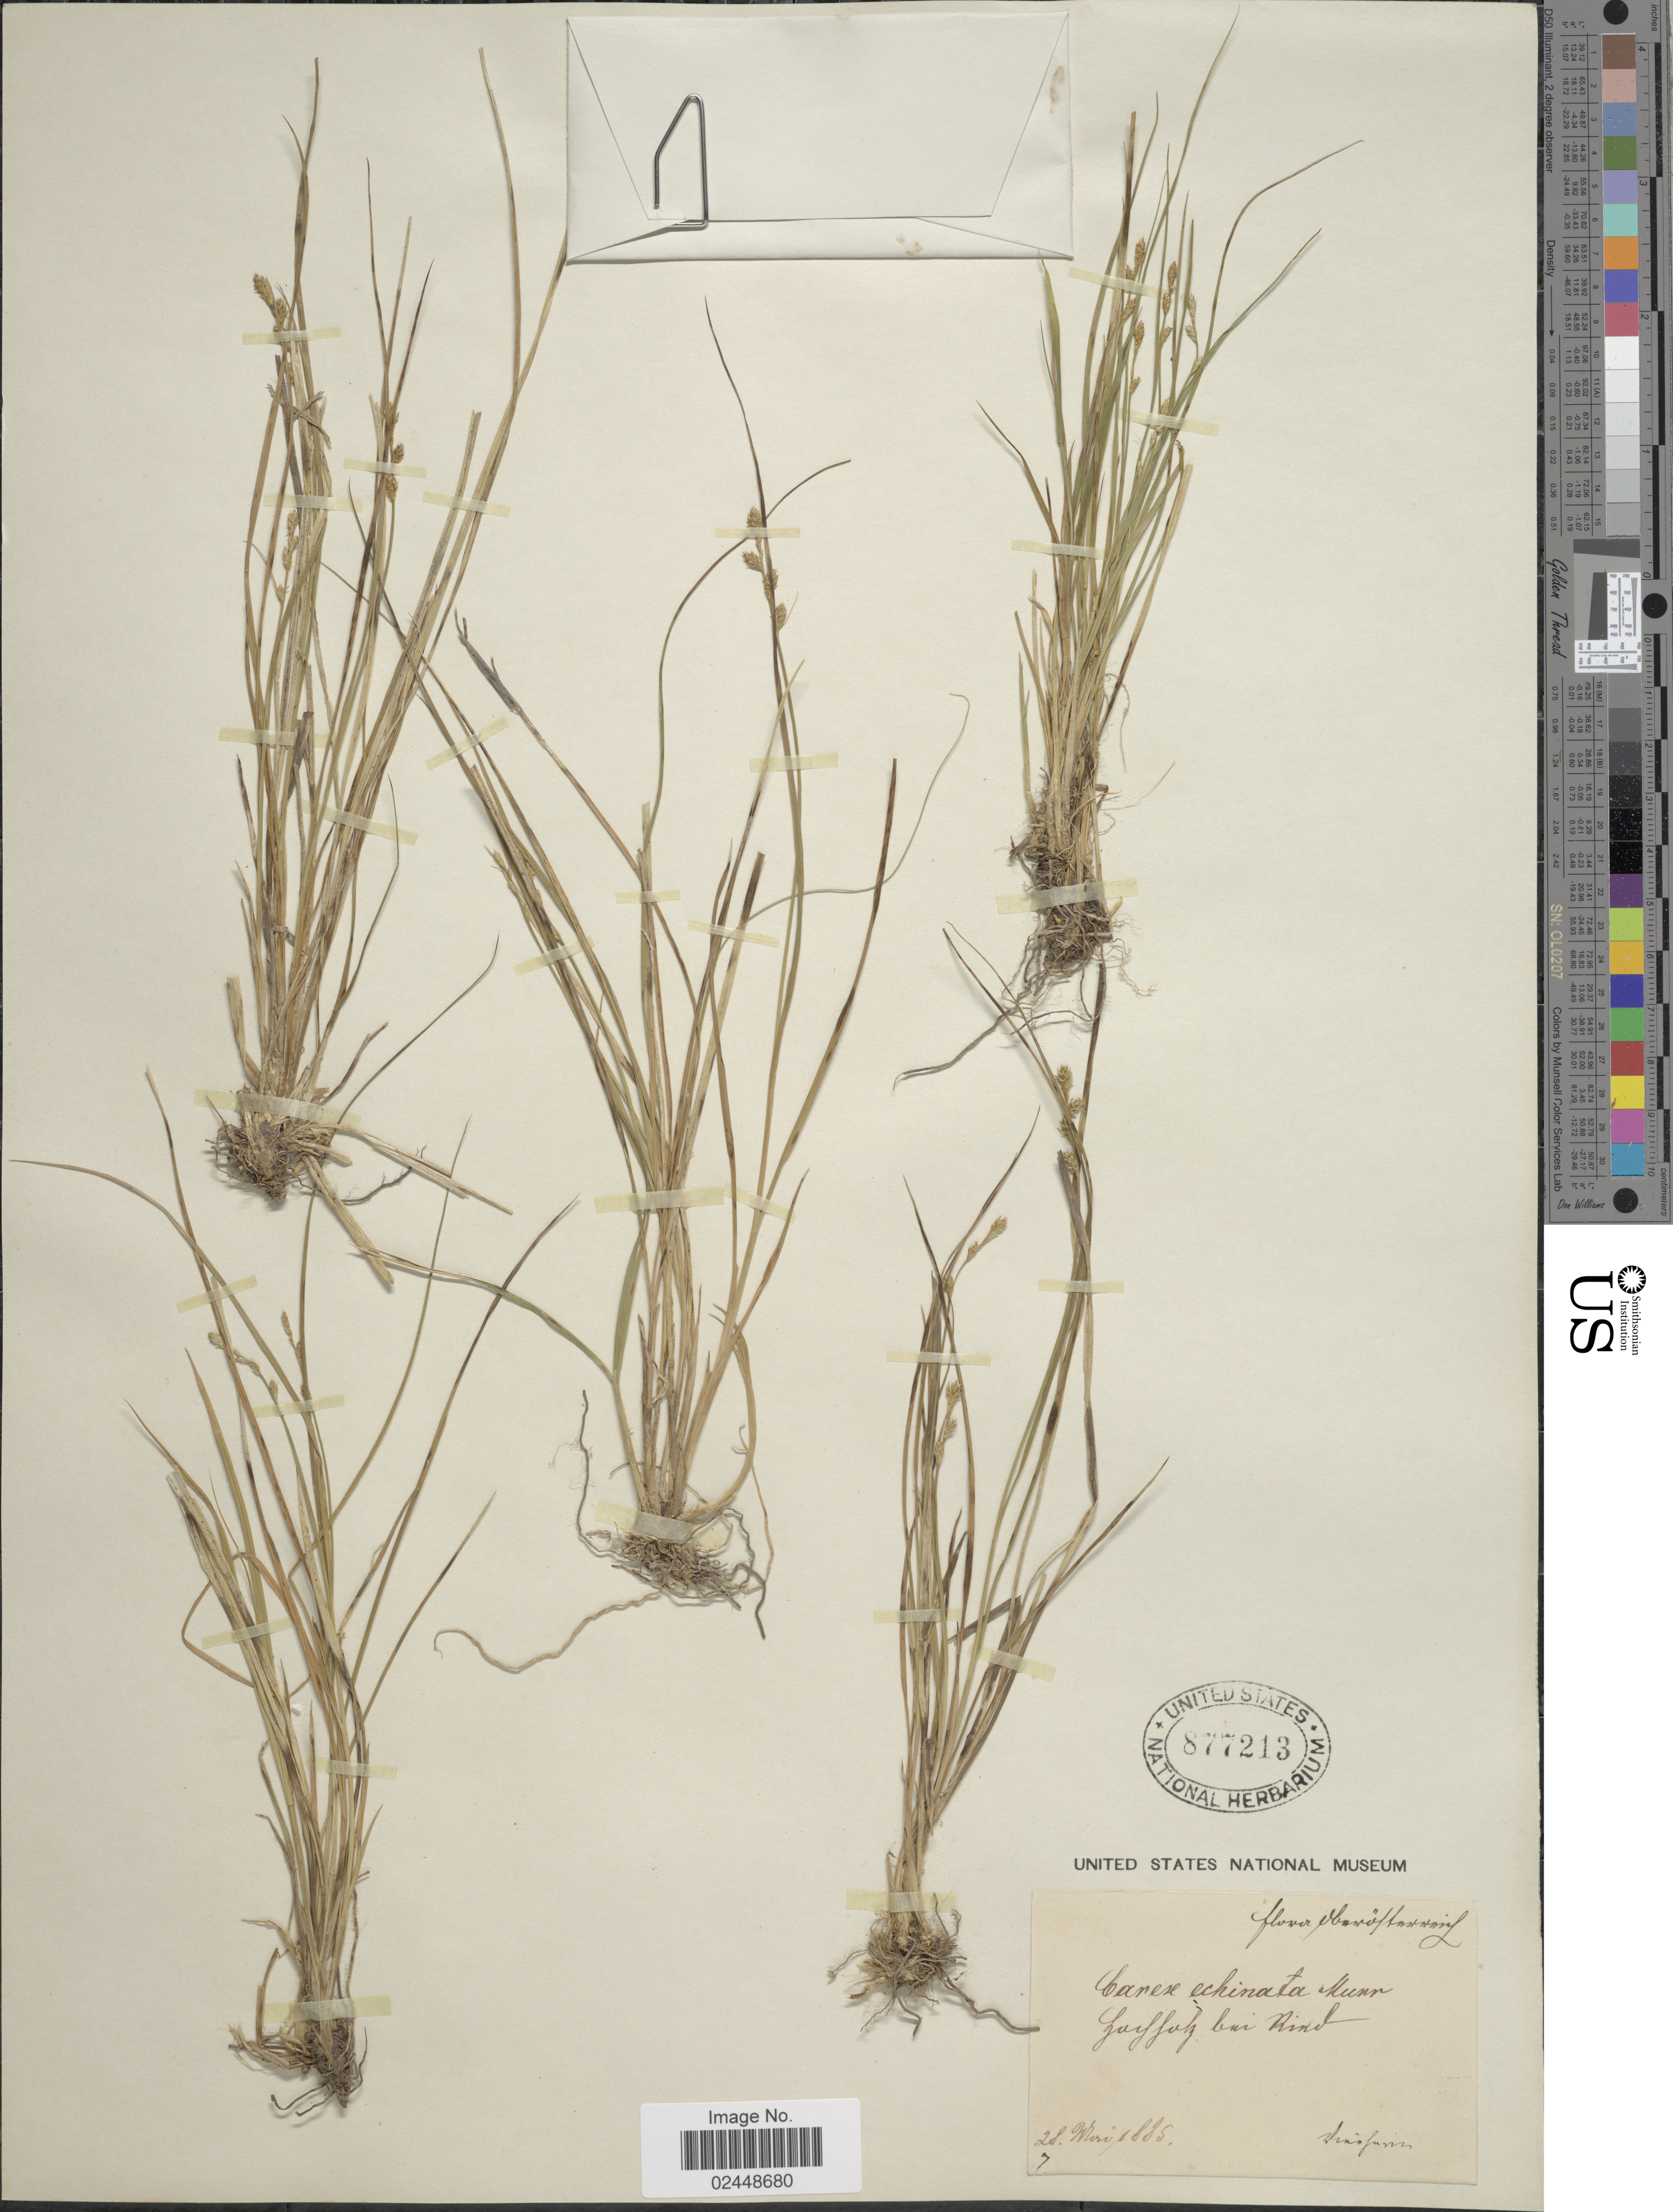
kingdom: Plantae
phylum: Tracheophyta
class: Liliopsida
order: Poales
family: Cyperaceae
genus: Carex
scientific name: Carex echinata subsp. echinata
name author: Murray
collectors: F. Vierhapper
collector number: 7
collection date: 1885-05-28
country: Austria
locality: Flora Oberösterreich. Hochholz bei Ried.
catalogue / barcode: US 877213